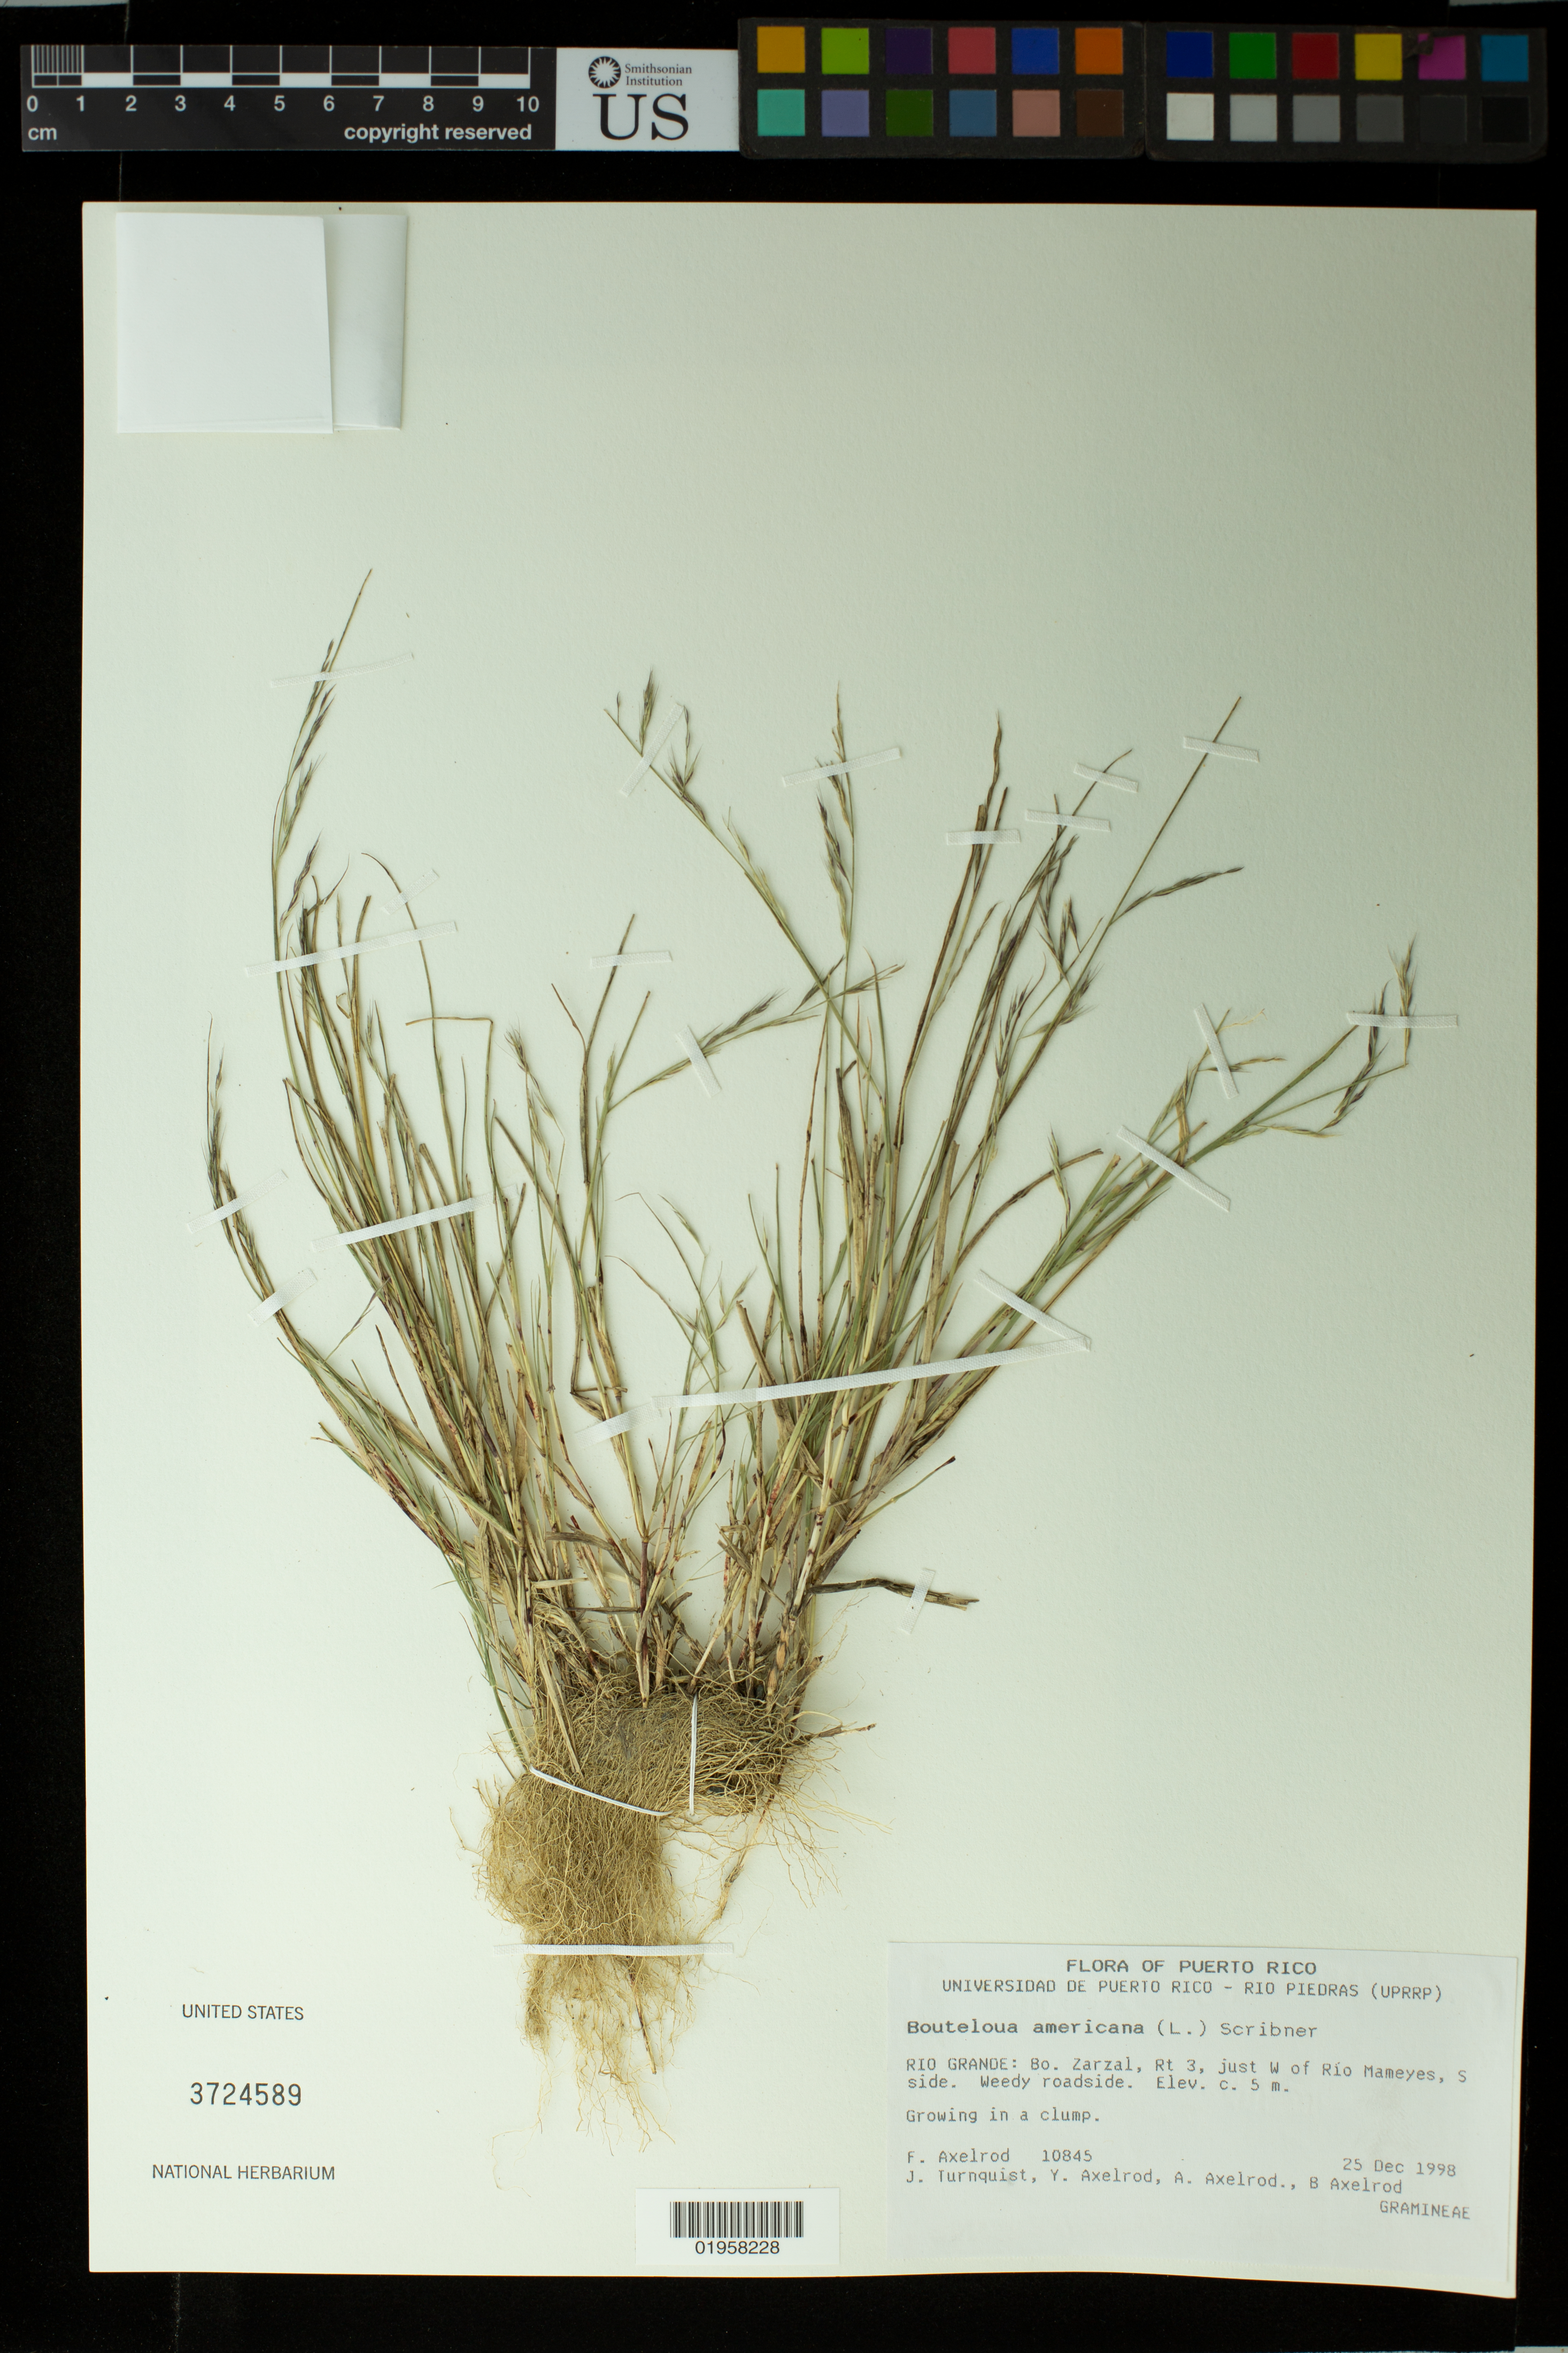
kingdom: Plantae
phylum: Tracheophyta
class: Liliopsida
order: Poales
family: Poaceae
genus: Bouteloua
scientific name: Bouteloua americana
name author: (L.) Scribn.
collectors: F. S. Axelrod, J. Turnquist, Y. Axelrod, A. Axelrod & B. Axelrod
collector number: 10845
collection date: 1998-12-25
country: Puerto Rico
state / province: Río Grande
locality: Bo. Zarzal, Rt 3, just W of Río Mameyes, S side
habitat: Weedy roadside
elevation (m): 5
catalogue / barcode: US 3724589